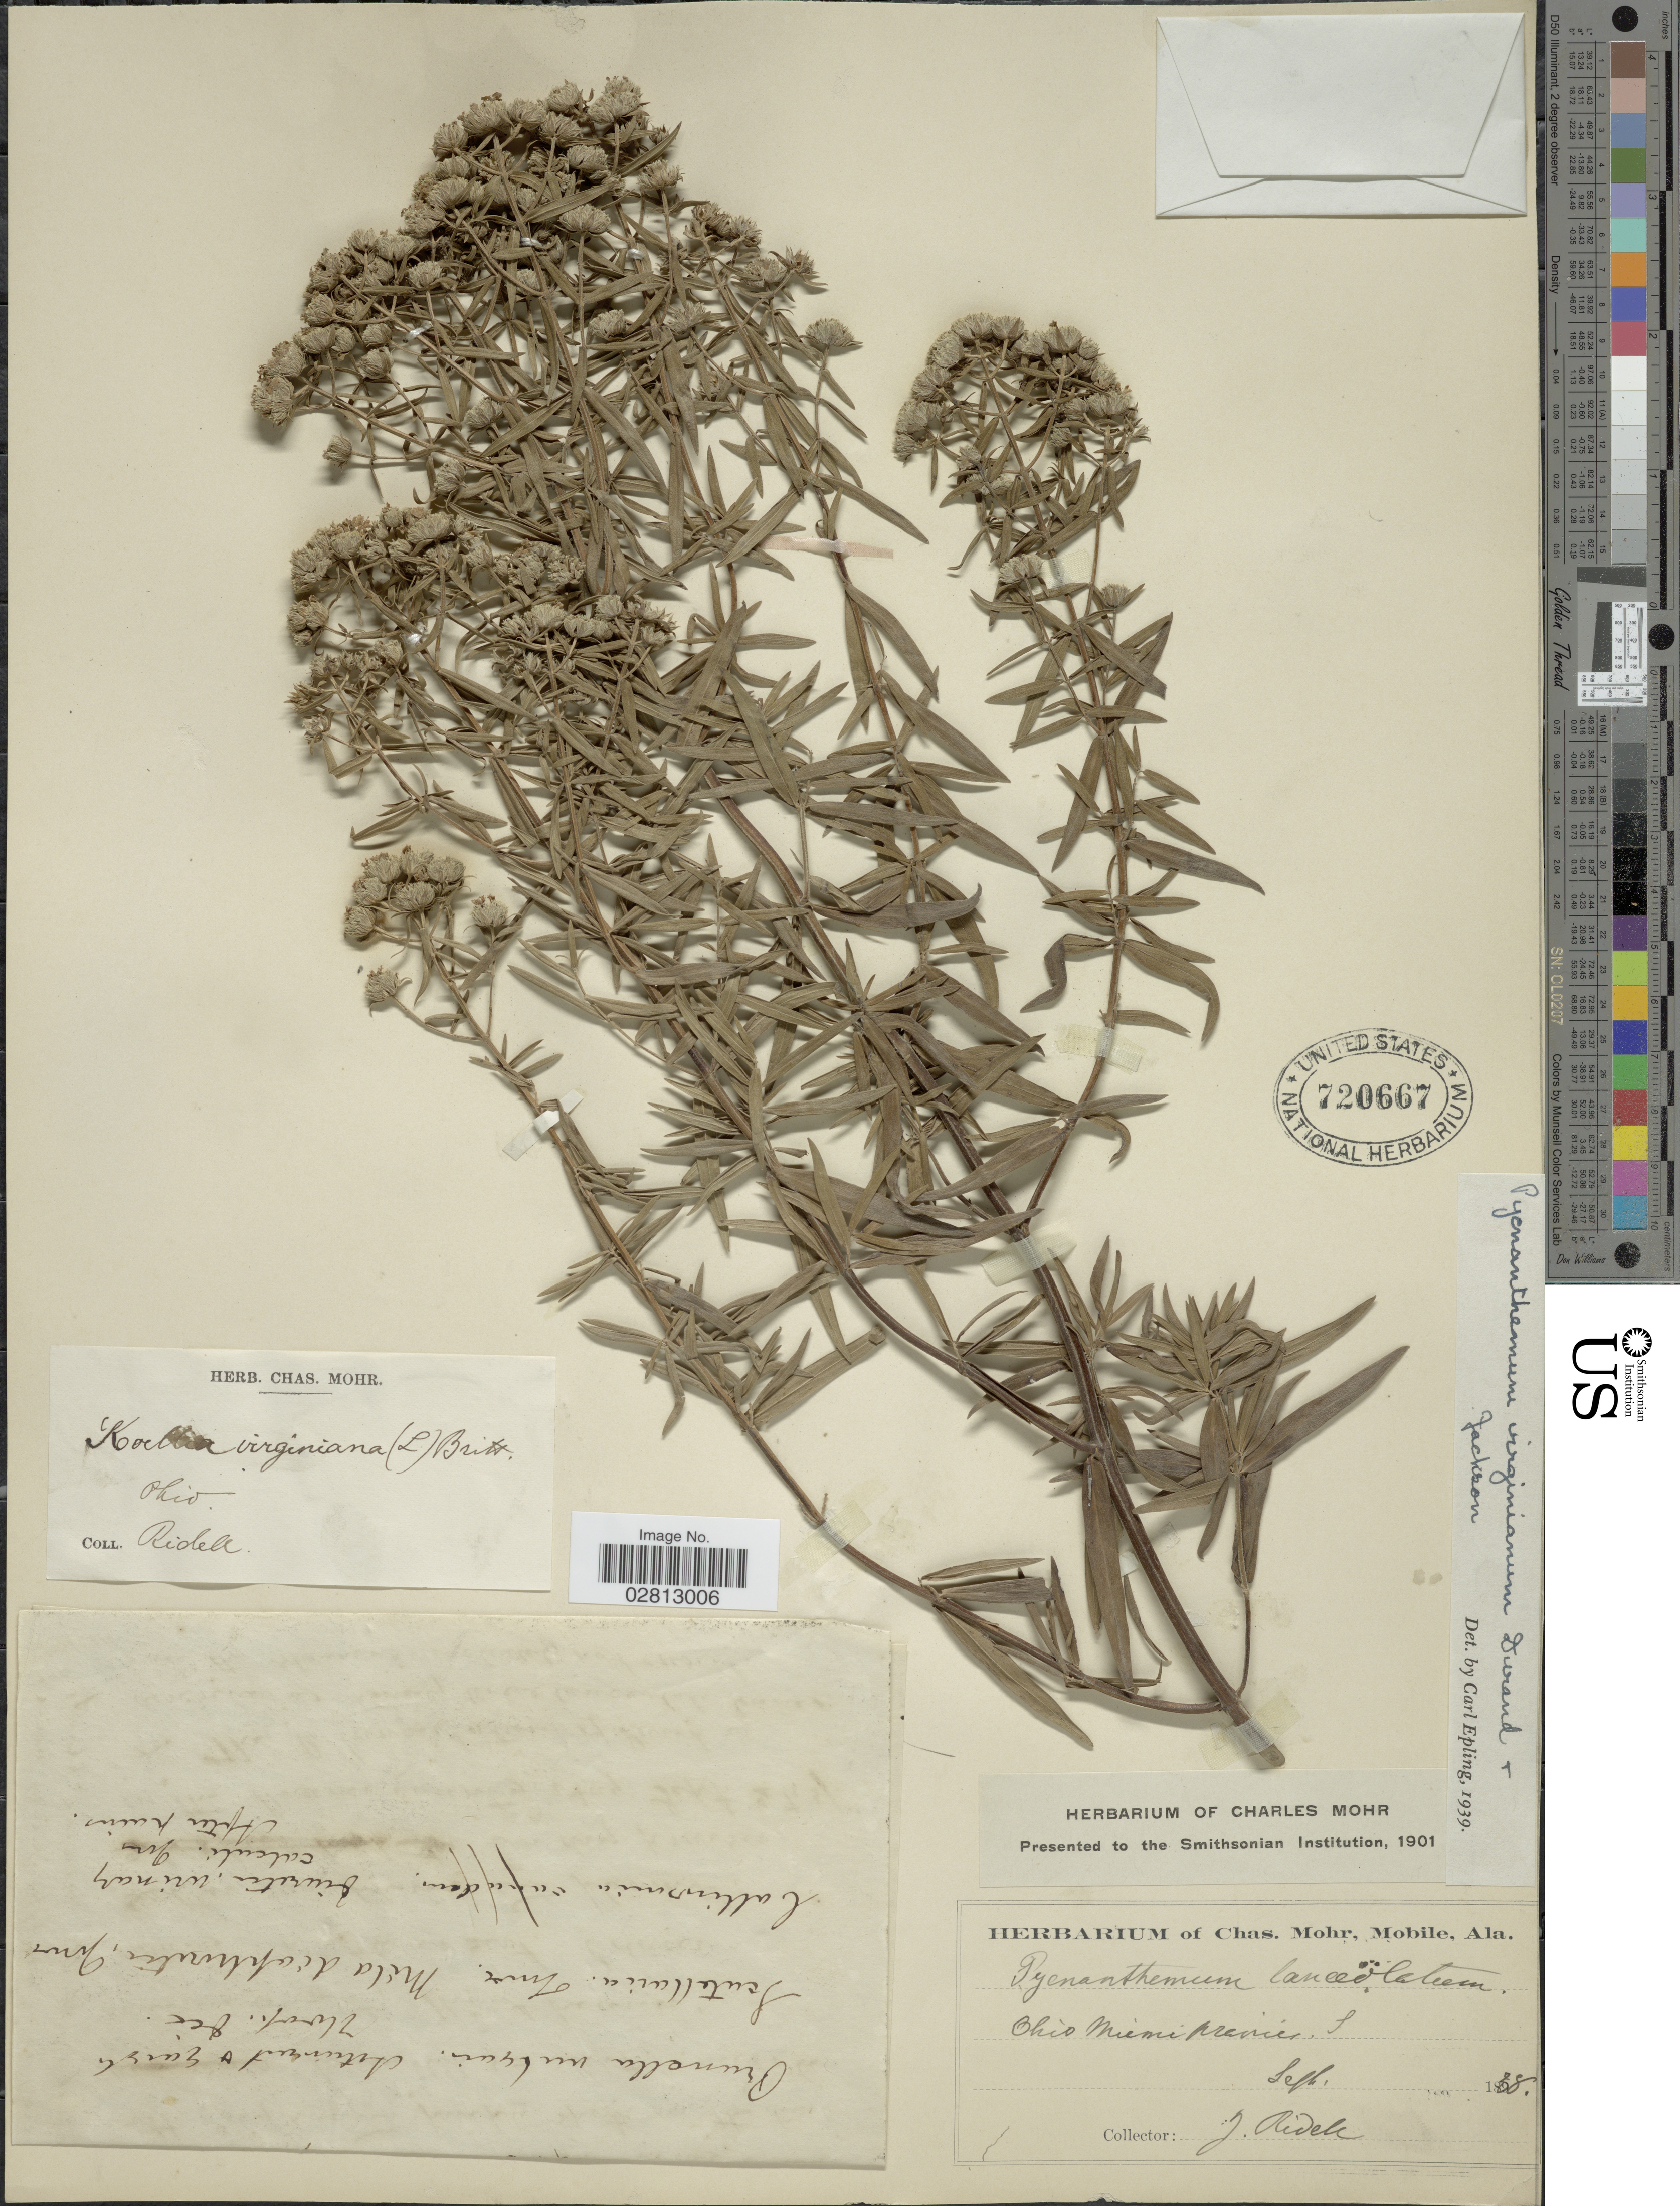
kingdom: Plantae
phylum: Tracheophyta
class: Magnoliopsida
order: Lamiales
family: Lamiaceae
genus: Pycnanthemum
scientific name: Pycnanthemum virginianum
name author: (L.) Durand & B.D. Jacks. ex B.L. Rob. & Fernald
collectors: J. Ridell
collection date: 1838-09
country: United States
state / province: Ohio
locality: Miemi [interpreted] prairies.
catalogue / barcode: US 720667